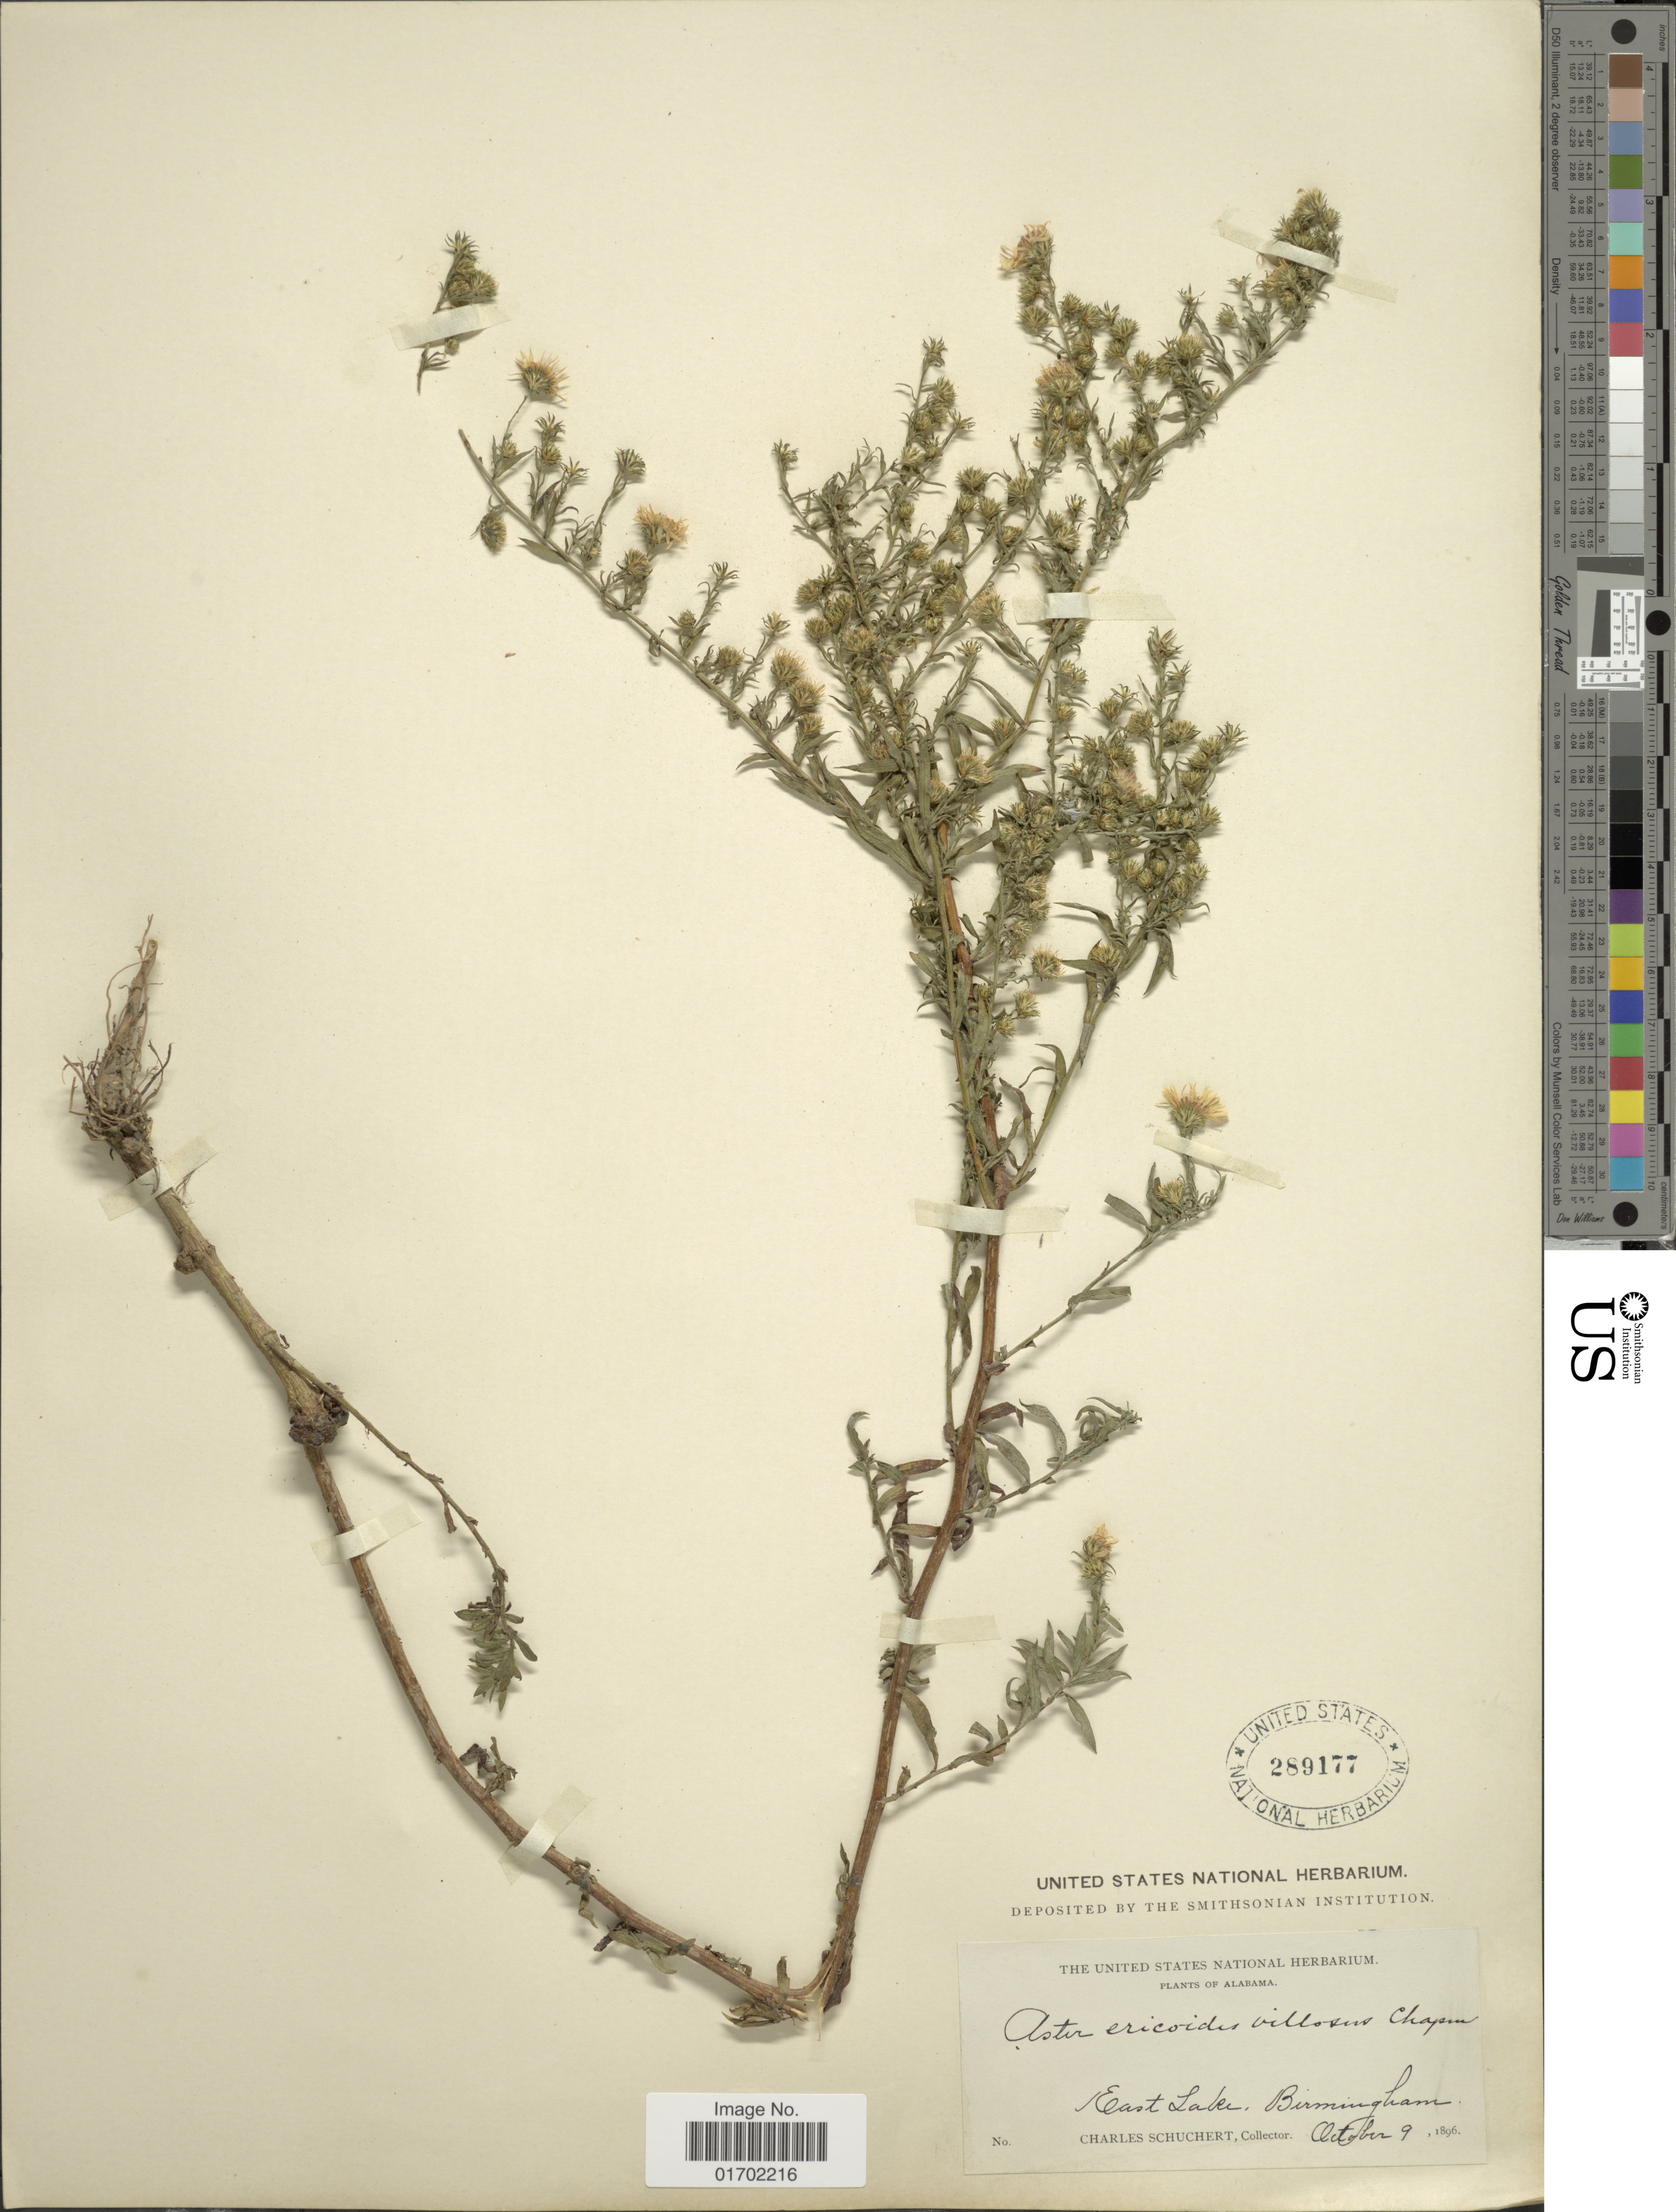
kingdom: Plantae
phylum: Tracheophyta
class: Magnoliopsida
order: Asterales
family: Asteraceae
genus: Symphyotrichum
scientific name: Symphyotrichum pilosum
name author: (Willd.) G.L. Nesom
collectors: C. Schuchert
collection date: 1896-10-09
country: United States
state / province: Alabama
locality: East Lake, Birmingham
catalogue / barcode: US 289177